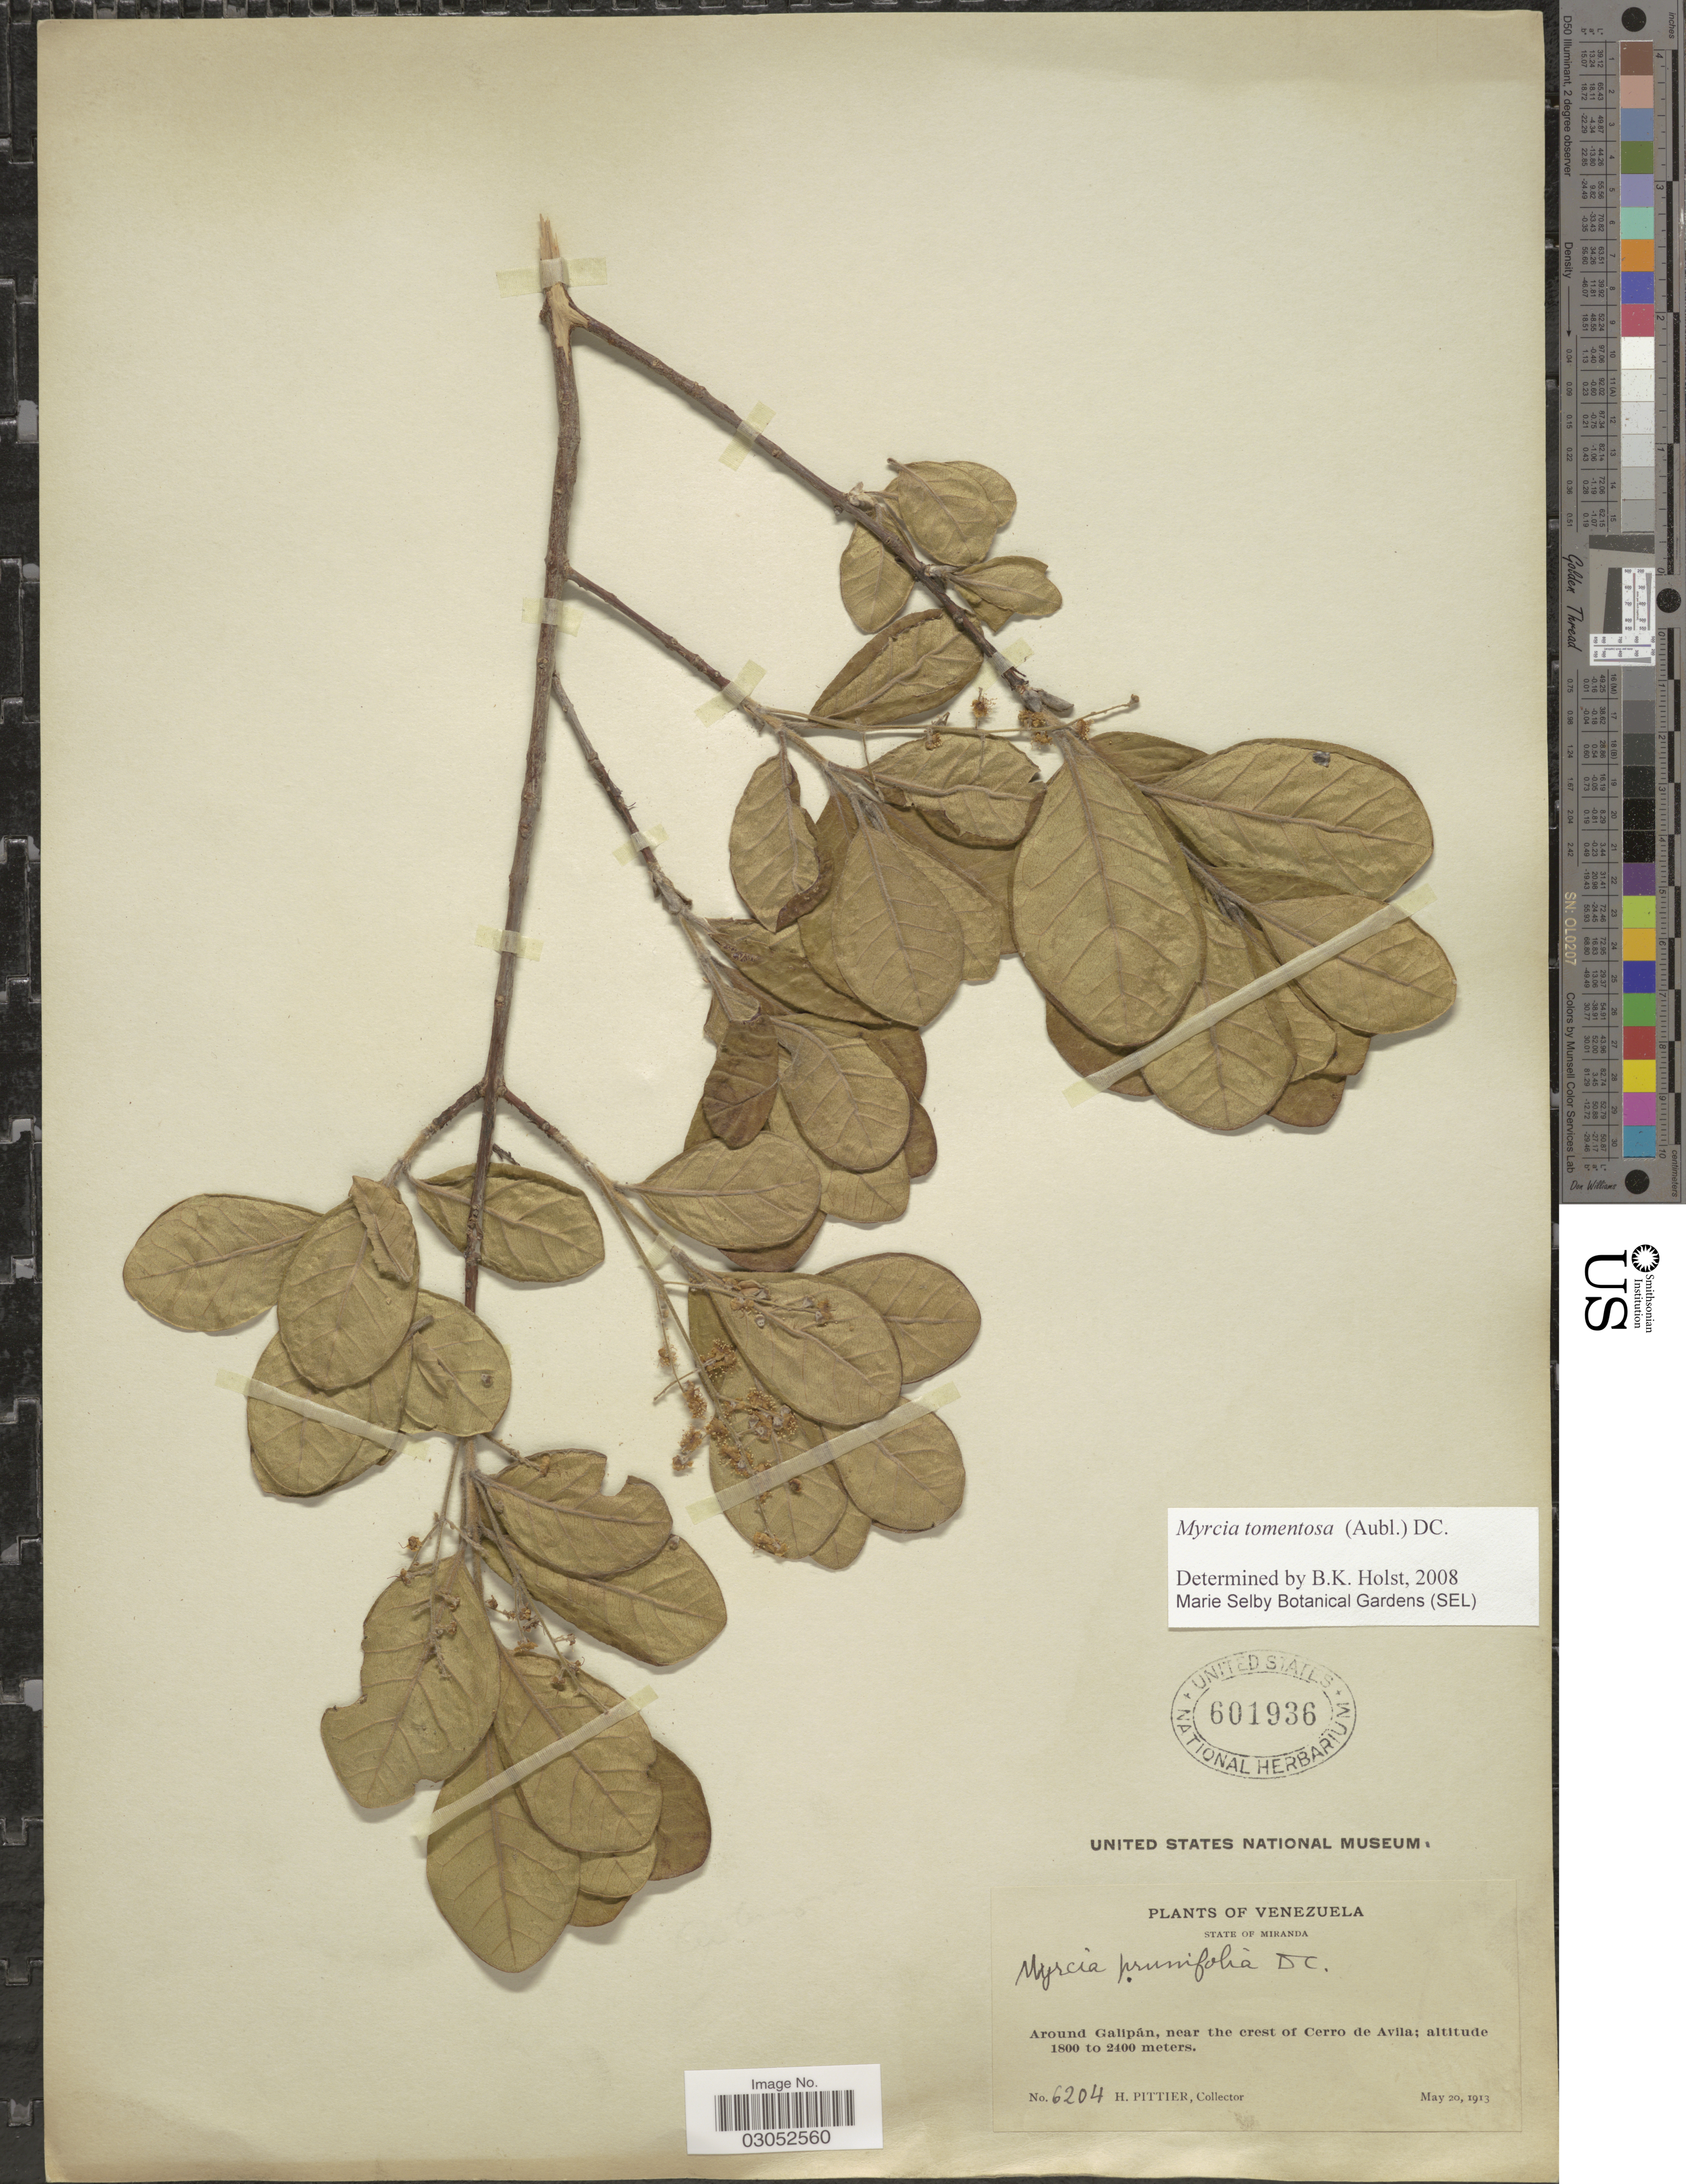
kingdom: Plantae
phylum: Tracheophyta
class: Magnoliopsida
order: Myrtales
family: Myrtaceae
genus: Myrcia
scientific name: Myrcia tomentosa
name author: (Aubl.) DC.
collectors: H. F. Pittier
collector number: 6204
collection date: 1913-05-20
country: Venezuela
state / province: Miranda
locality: State of Miranda. Around Galipán, near the crest of Cerro de Avila.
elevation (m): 1800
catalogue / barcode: US 601936